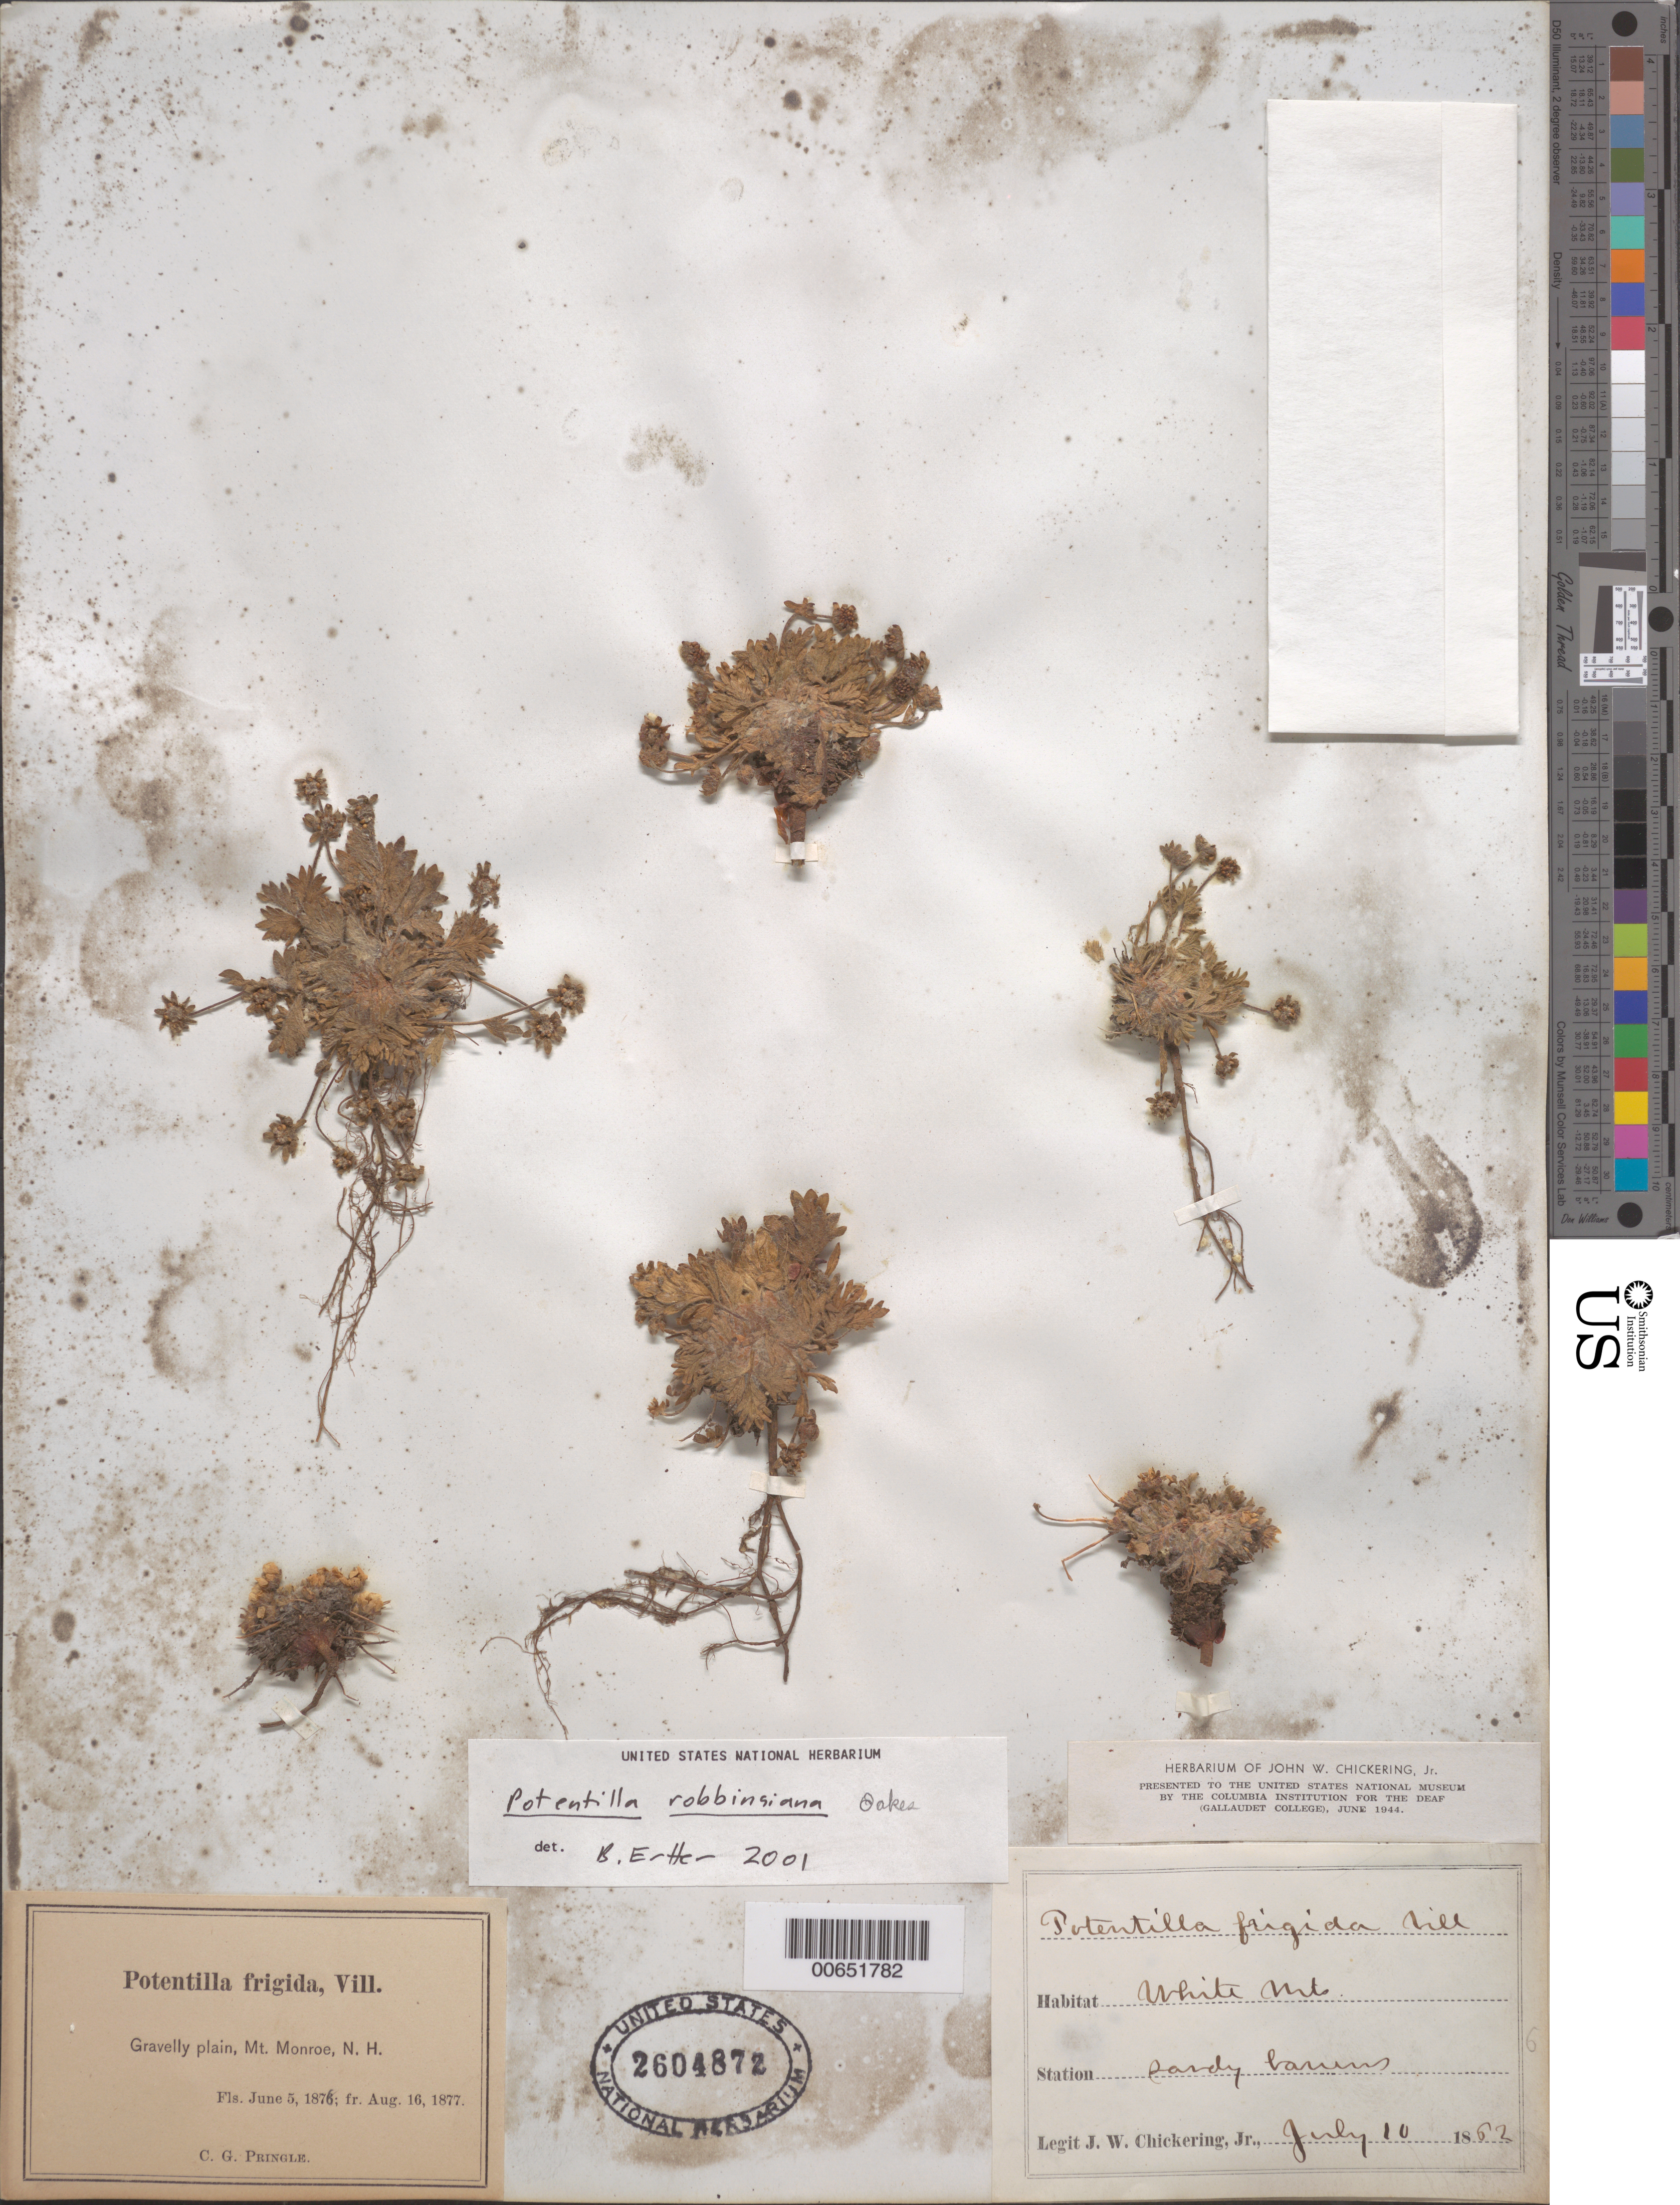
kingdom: Plantae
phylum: Tracheophyta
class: Magnoliopsida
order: Rosales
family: Rosaceae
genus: Potentilla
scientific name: Potentilla robbinsiana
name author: (Lehm. ex Rydb.) Oakes ex Rydb.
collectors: J. W. Chickering Jr. & C. G. Pringle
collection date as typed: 10 Jul 1862 and 05 Jun 1878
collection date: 1862-07-10,1878-06-05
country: United States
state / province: New Hampshire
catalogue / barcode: US 2604872